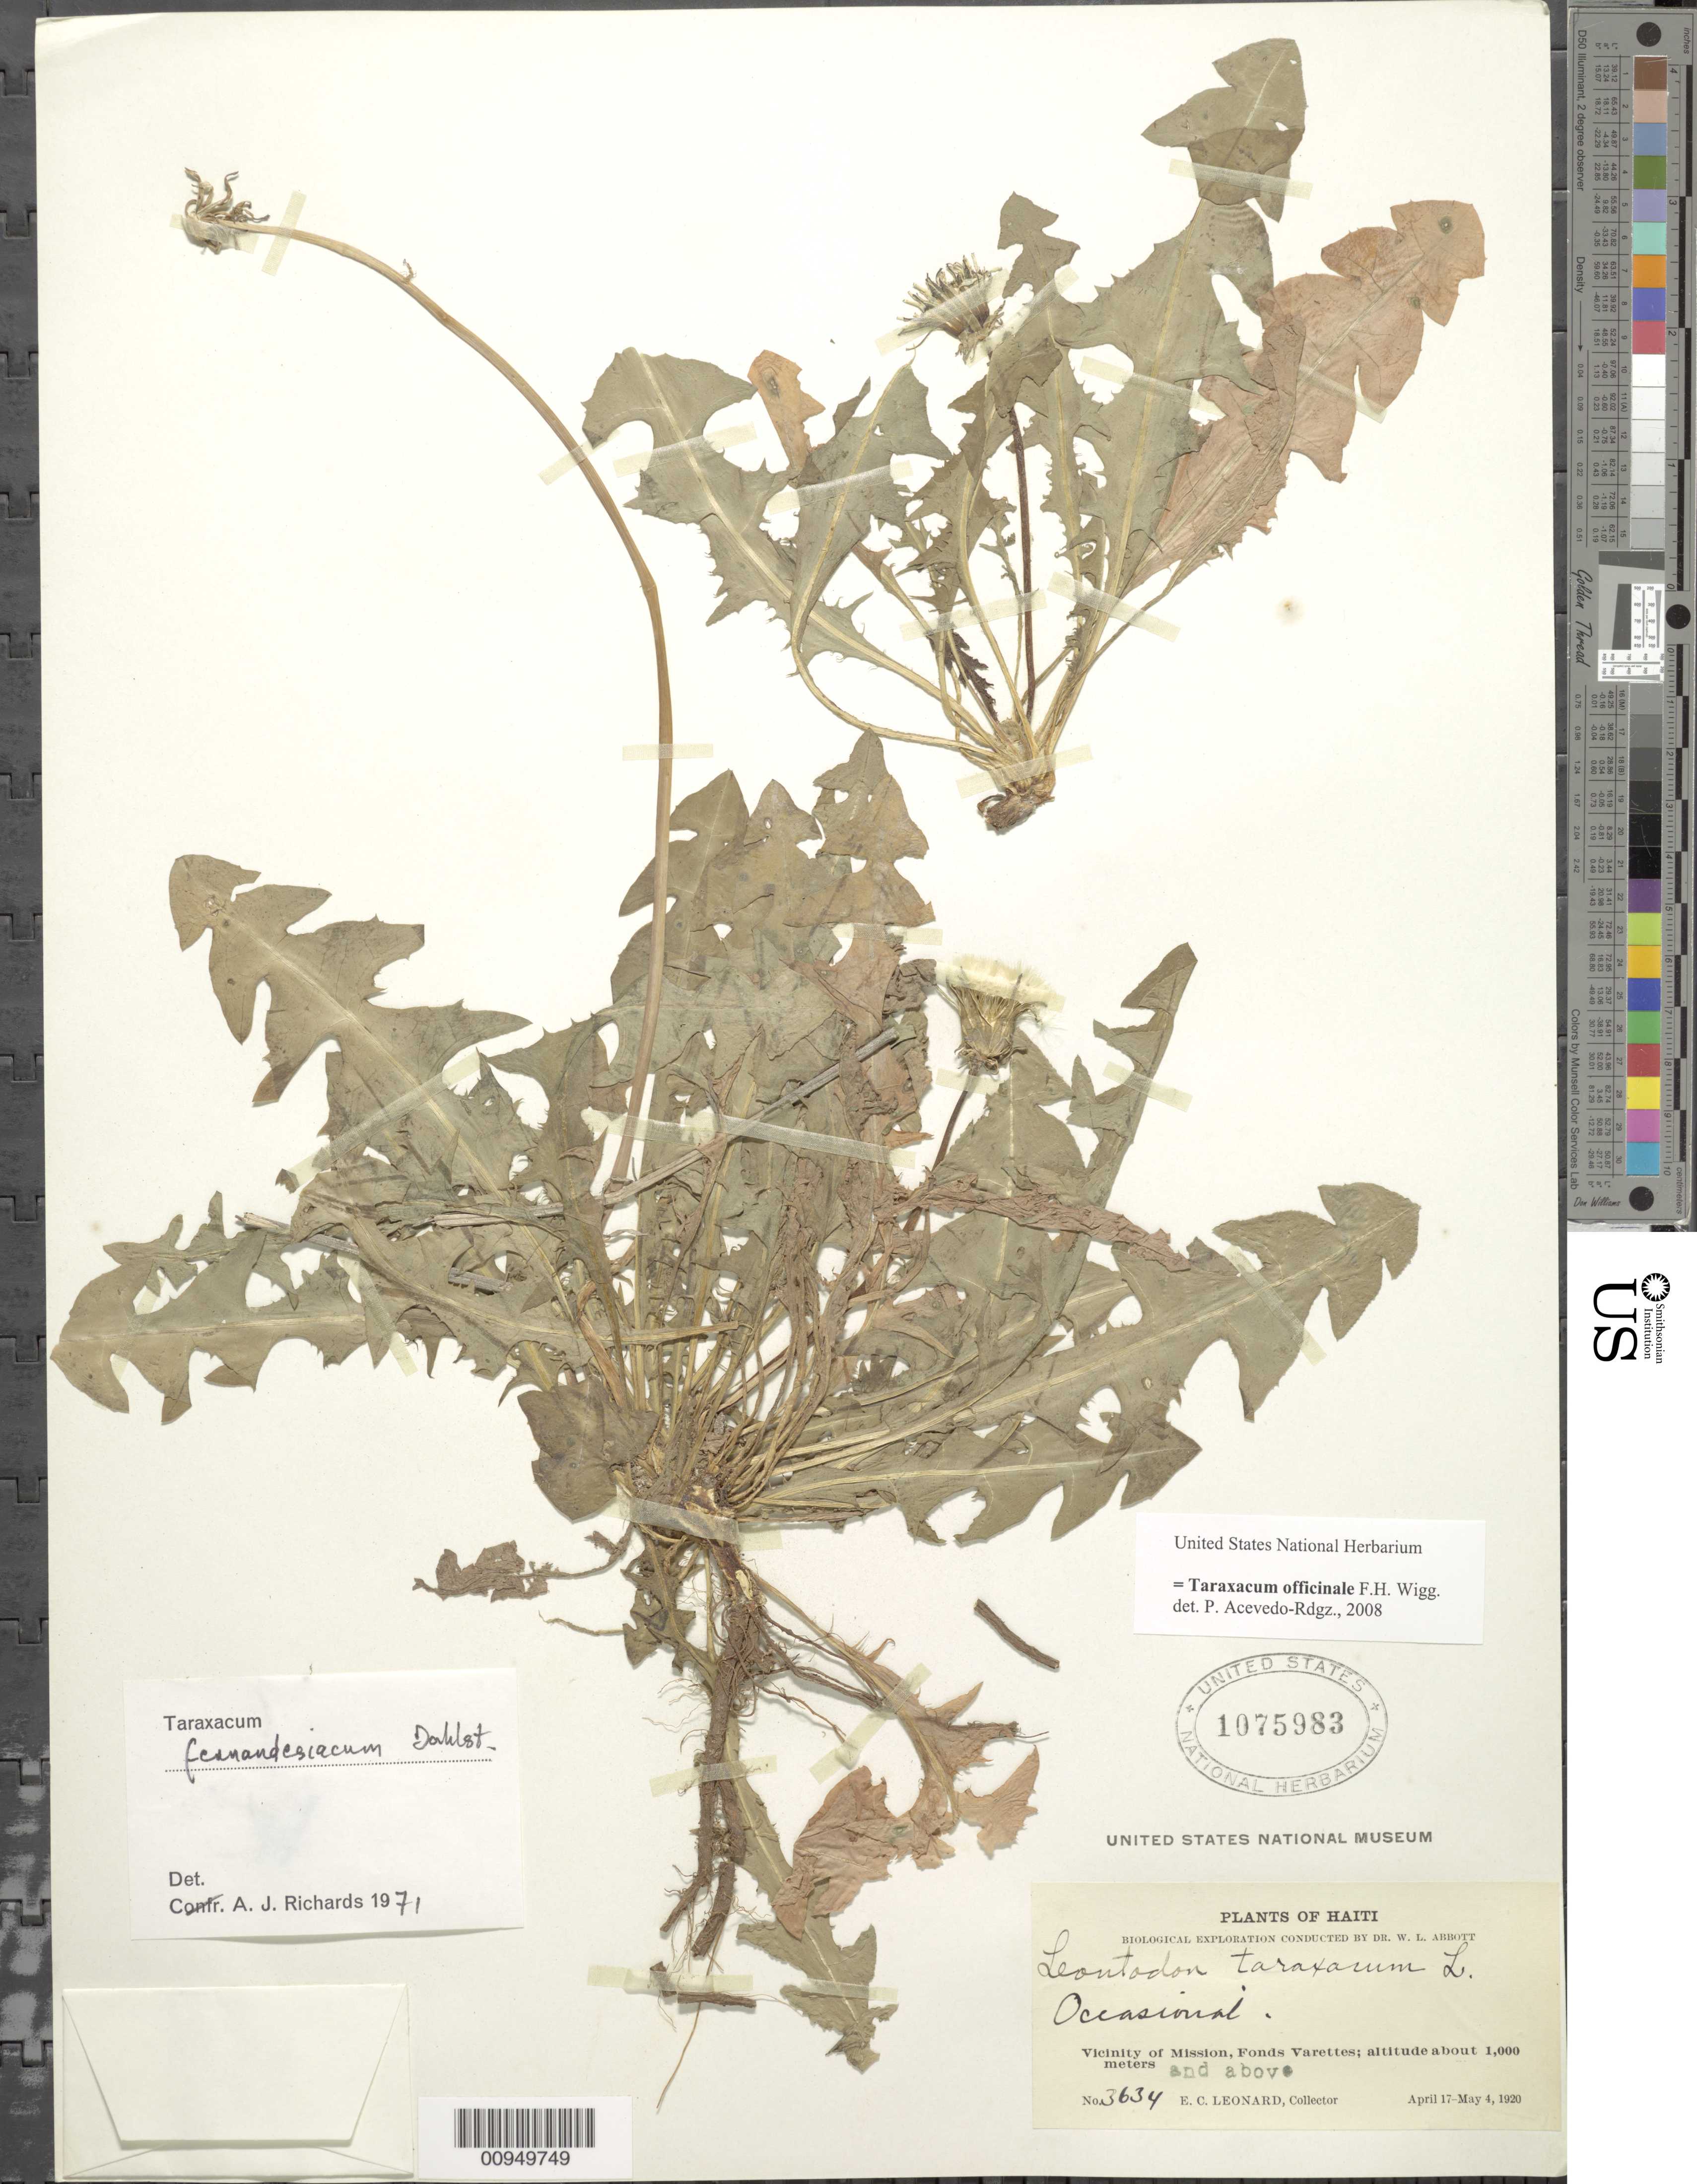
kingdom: Plantae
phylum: Tracheophyta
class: Magnoliopsida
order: Asterales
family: Asteraceae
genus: Taraxacum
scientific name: Taraxacum officinale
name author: G.H. Weber ex F.H. Wigg.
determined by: Acevedo-Rodríguez, P., (BOT), Smithsonian Institution - National Museum of Natural History (UNITED STATES)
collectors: E. C. Leonard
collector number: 3634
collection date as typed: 17 Apr 1920 to 04 May 1920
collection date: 1920-04-17/1920-05-04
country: Haiti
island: Hispaniola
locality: Vicinity of Mission, Fonds Varettes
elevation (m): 1000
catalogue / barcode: US 1075983